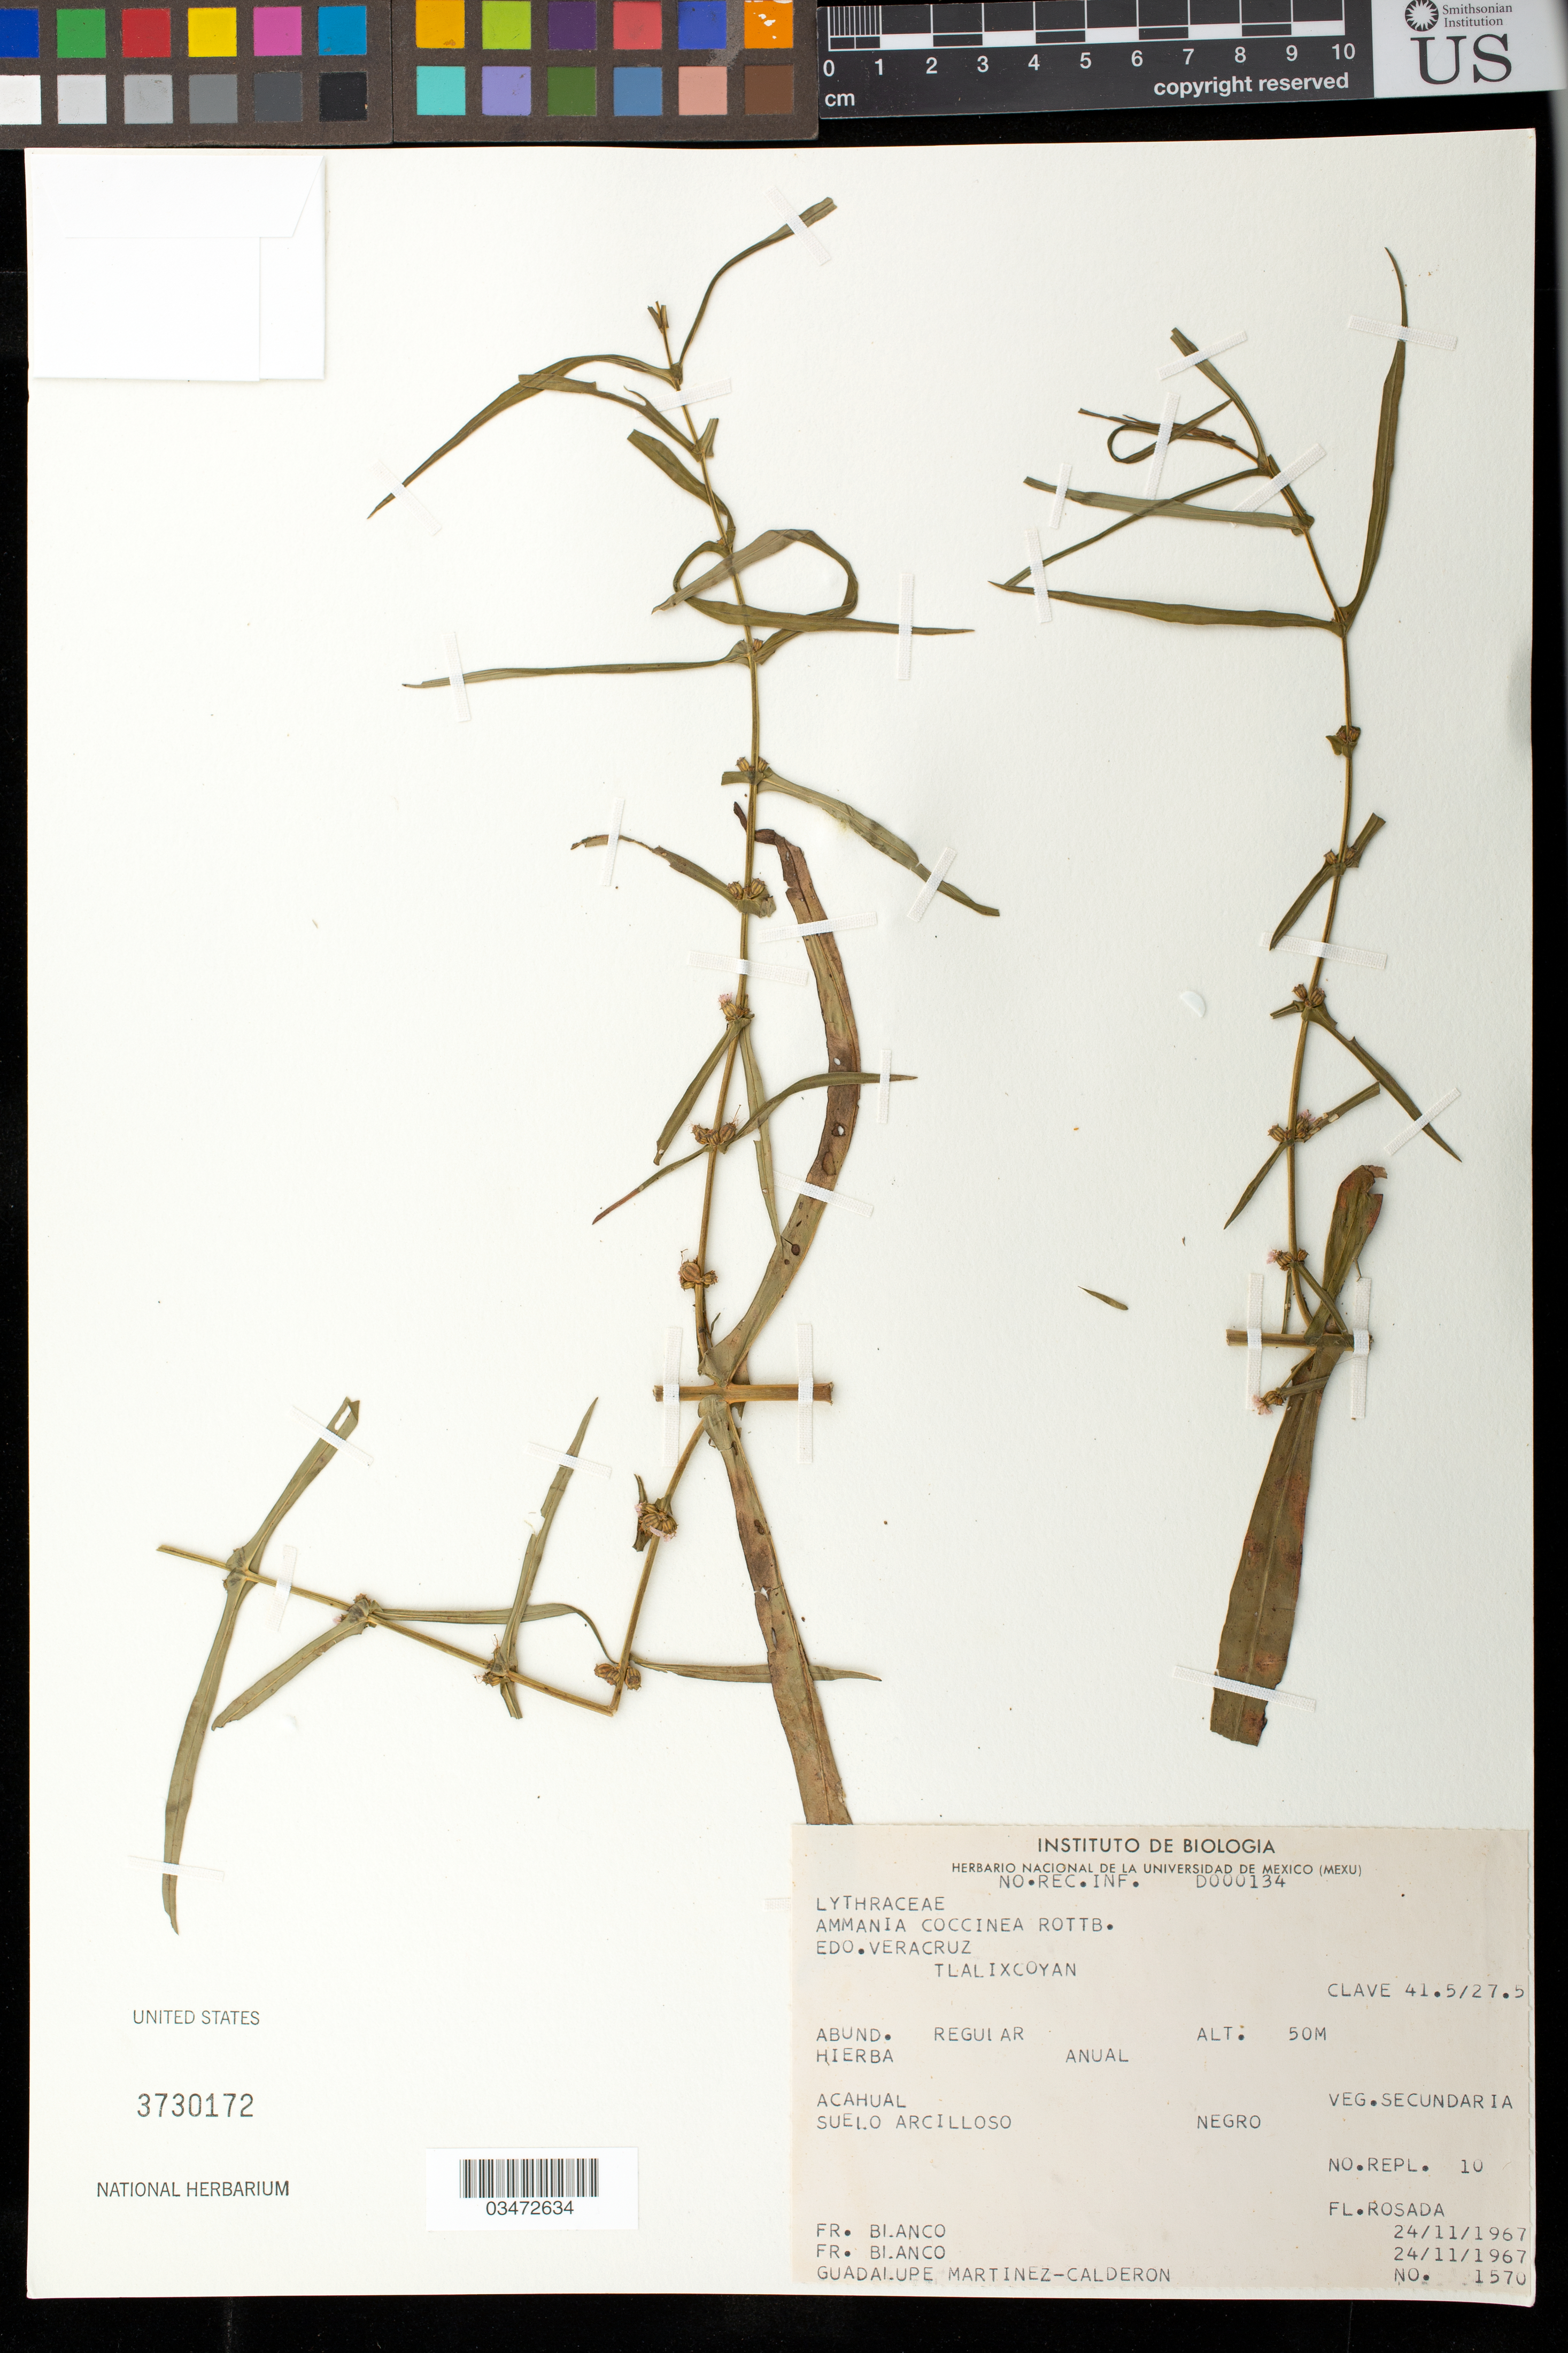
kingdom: Plantae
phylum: Tracheophyta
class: Magnoliopsida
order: Myrtales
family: Lythraceae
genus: Ammannia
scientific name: Ammannia coccinea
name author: Rottb.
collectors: F. Blanco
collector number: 1570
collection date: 1967-11-24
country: Mexico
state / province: Veracruz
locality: Edo. Veracruz Tlalixcoyan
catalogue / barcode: US 3730172